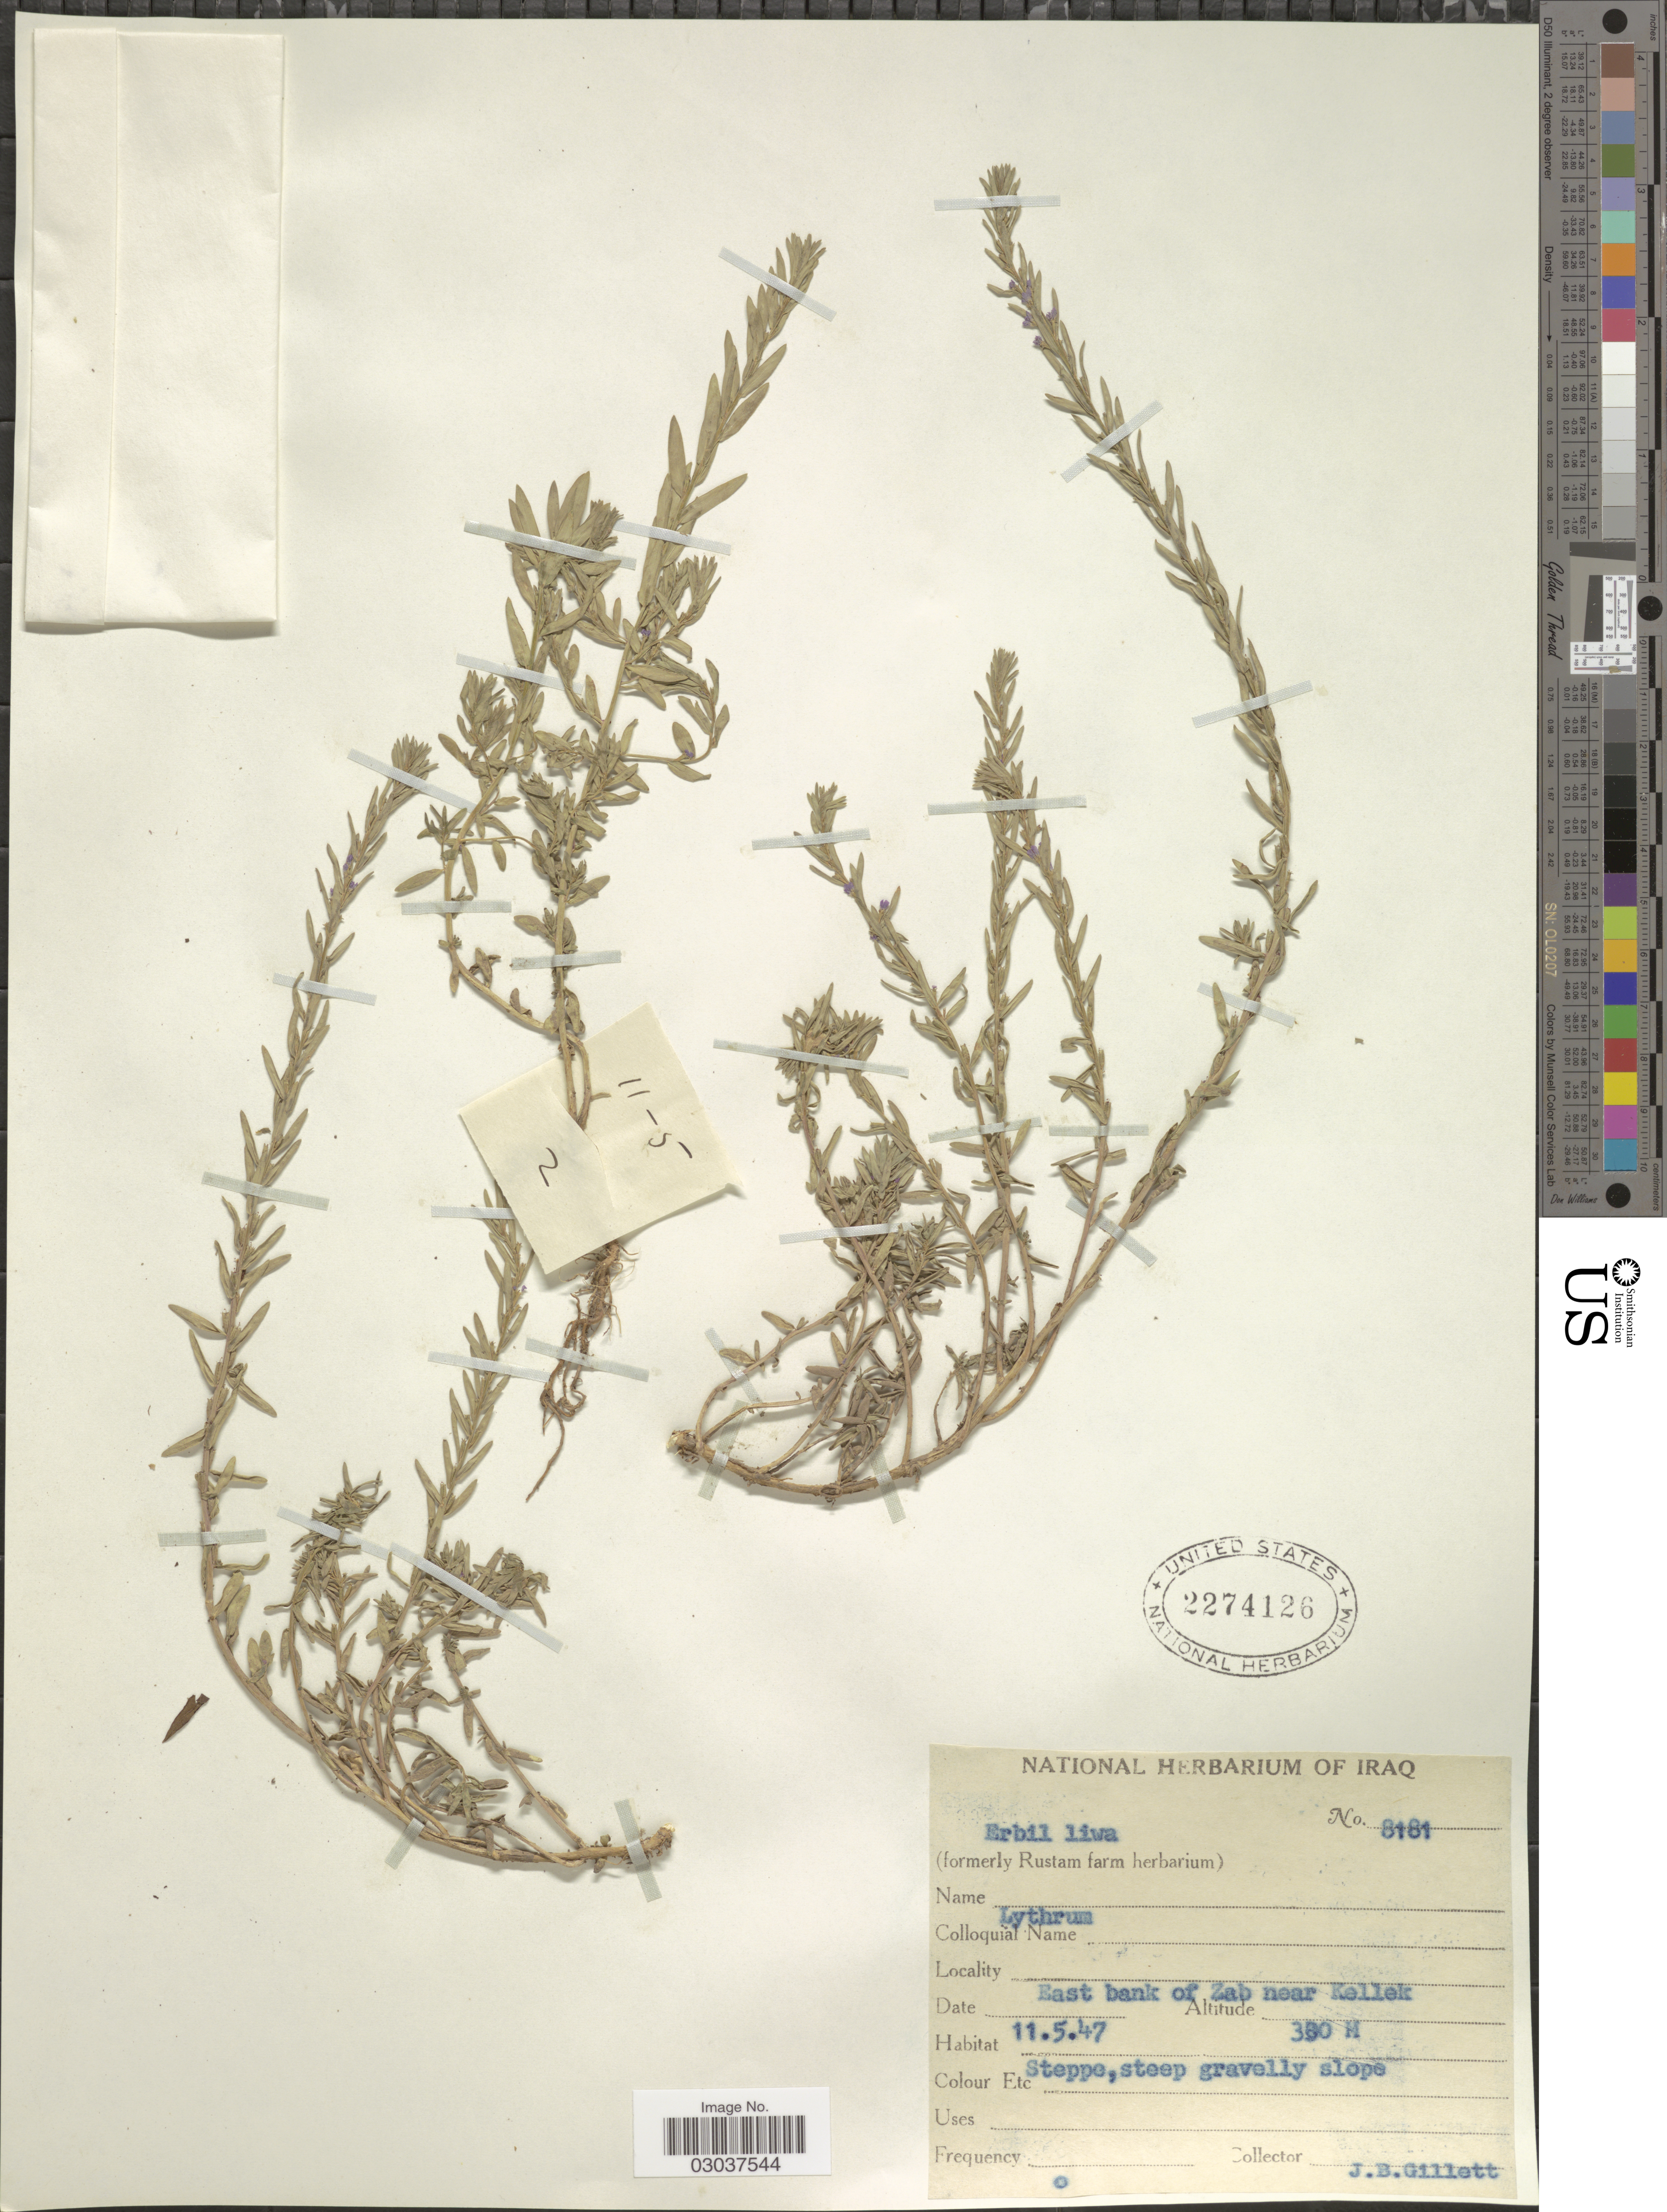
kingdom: Plantae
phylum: Tracheophyta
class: Magnoliopsida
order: Myrtales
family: Lythraceae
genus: Lythrum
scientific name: Lythrum sp.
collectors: J. B. Gillett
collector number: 8181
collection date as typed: Transcribed d/m/y: 11/5/47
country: Iraq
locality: Erbil liwa. East bank of Zab near Kellek.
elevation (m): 300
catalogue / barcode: US 2274126